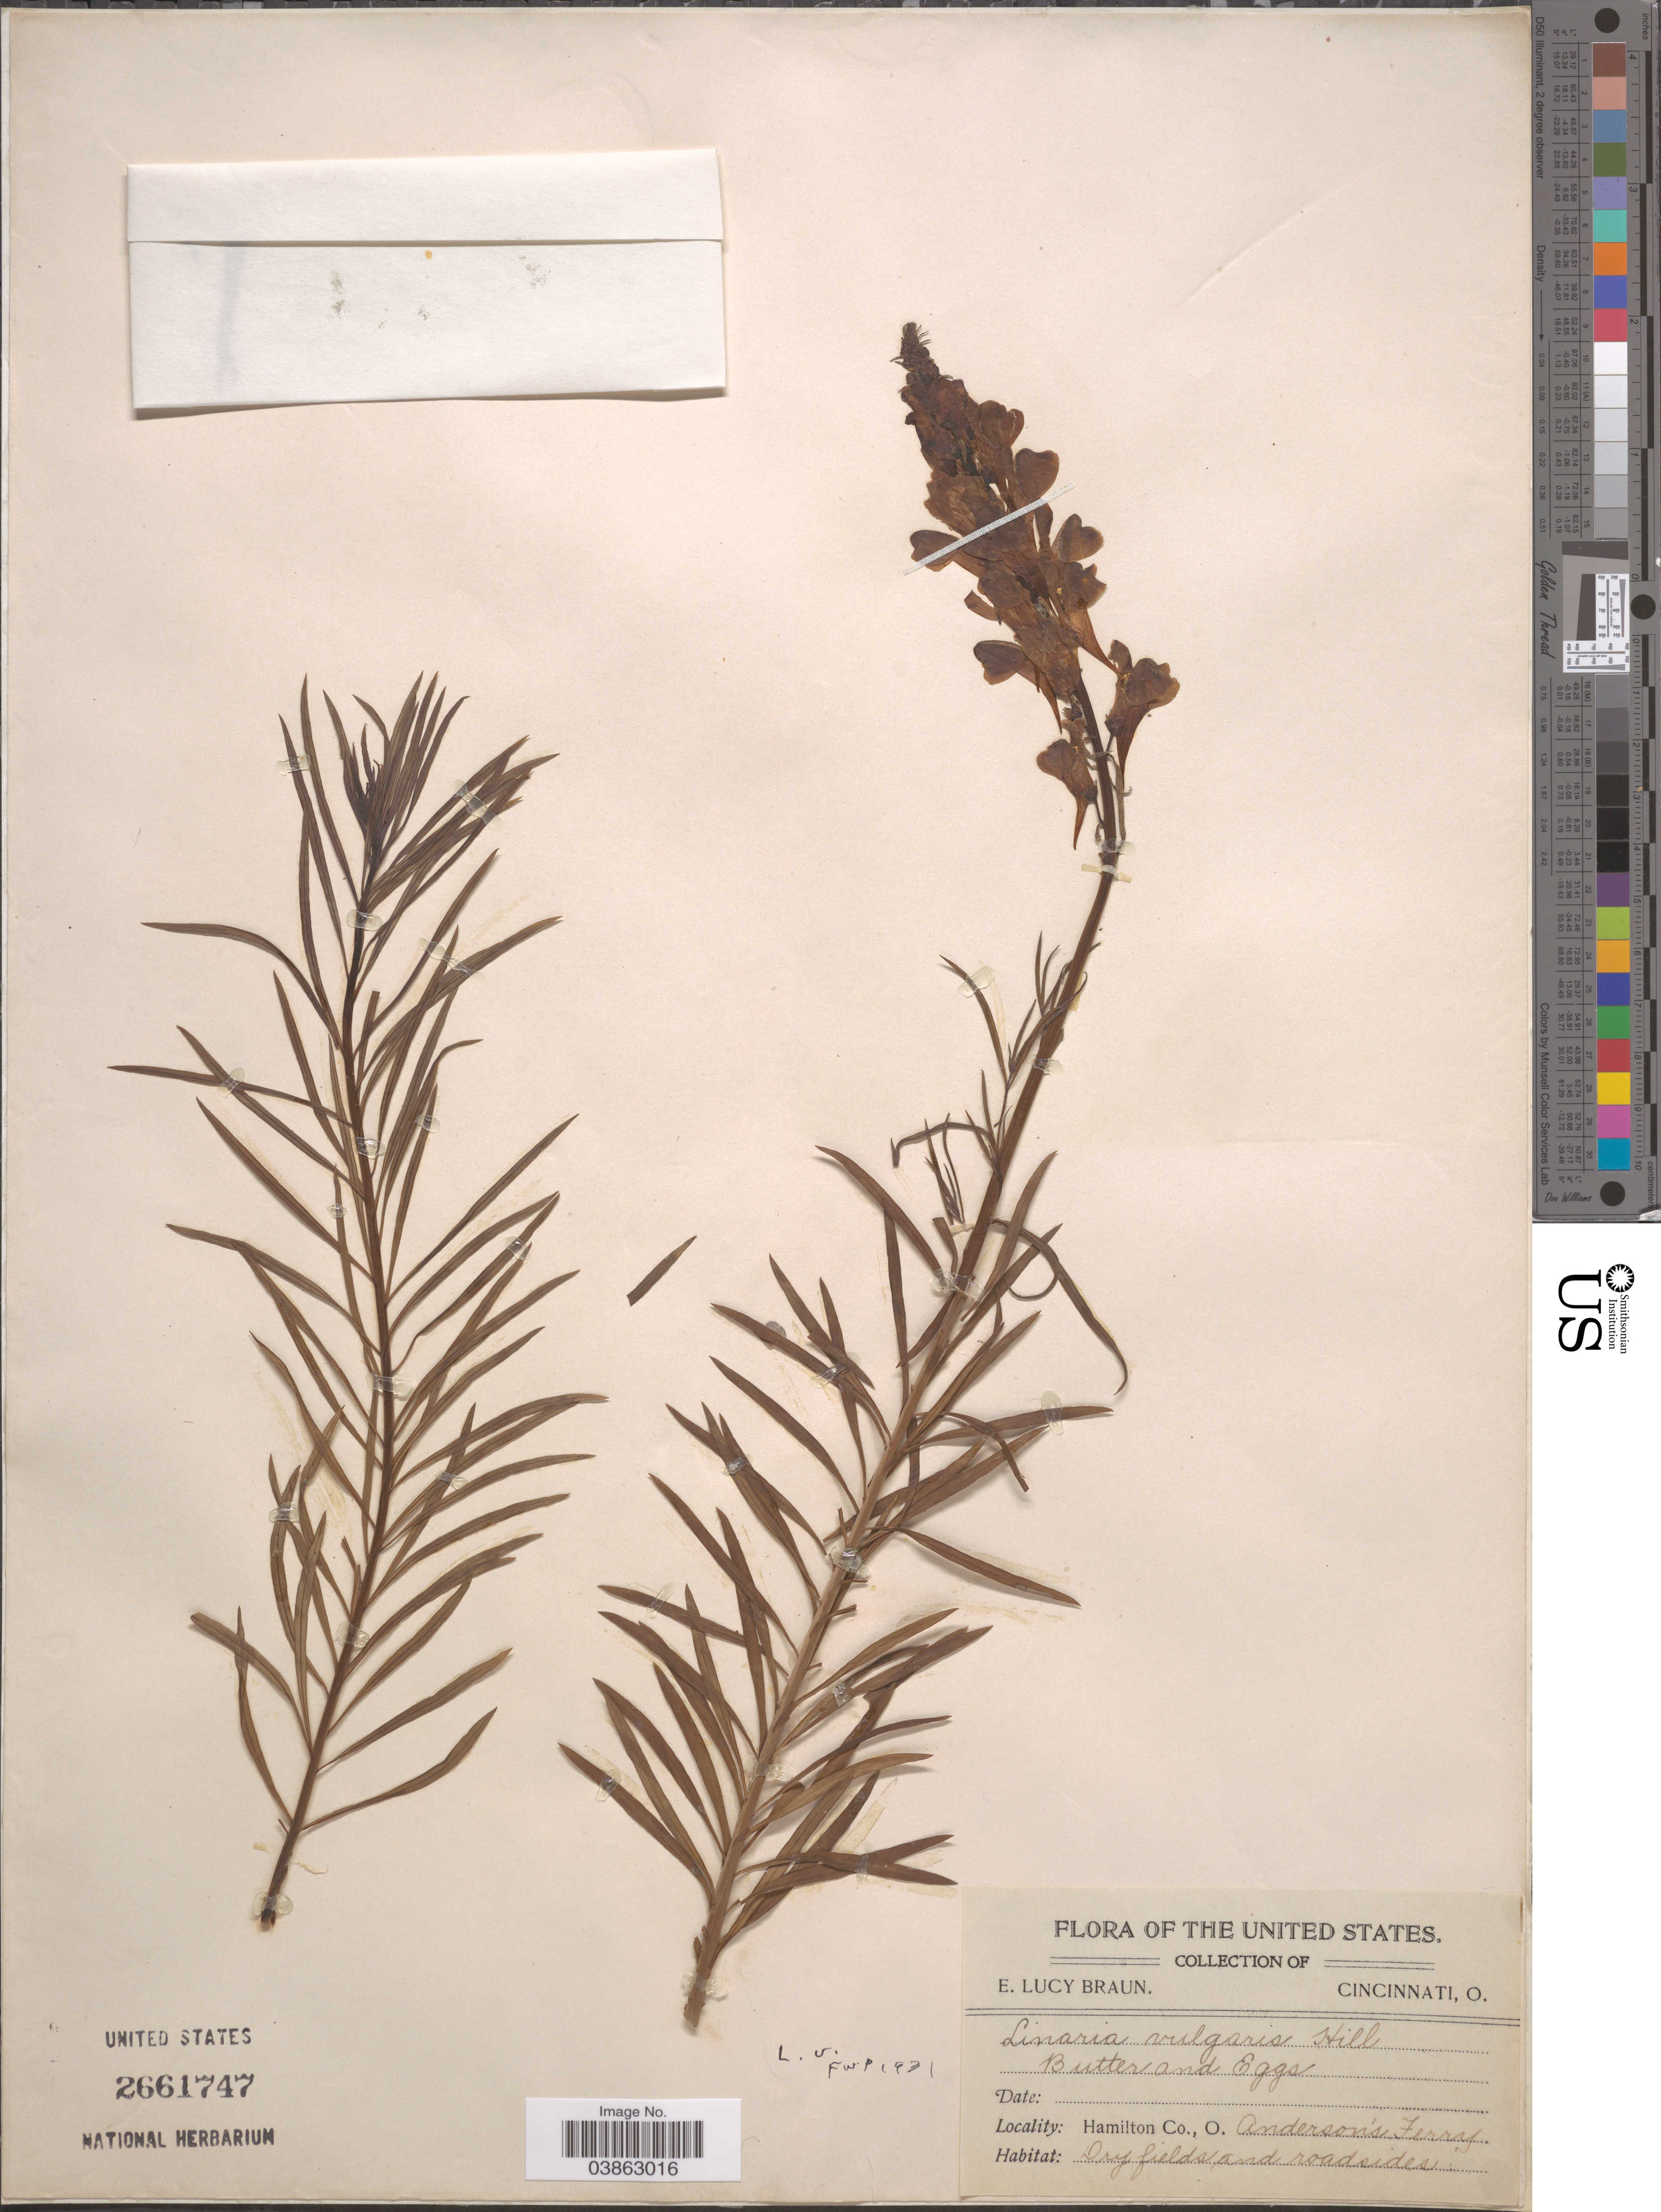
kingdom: Plantae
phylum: Tracheophyta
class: Magnoliopsida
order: Lamiales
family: Plantaginaceae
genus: Linaria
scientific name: Linaria vulgaris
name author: Mill.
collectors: E. L. Braun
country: United States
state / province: Ohio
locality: Hamilton Co. Anderson's Ferry.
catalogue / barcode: US 2661747